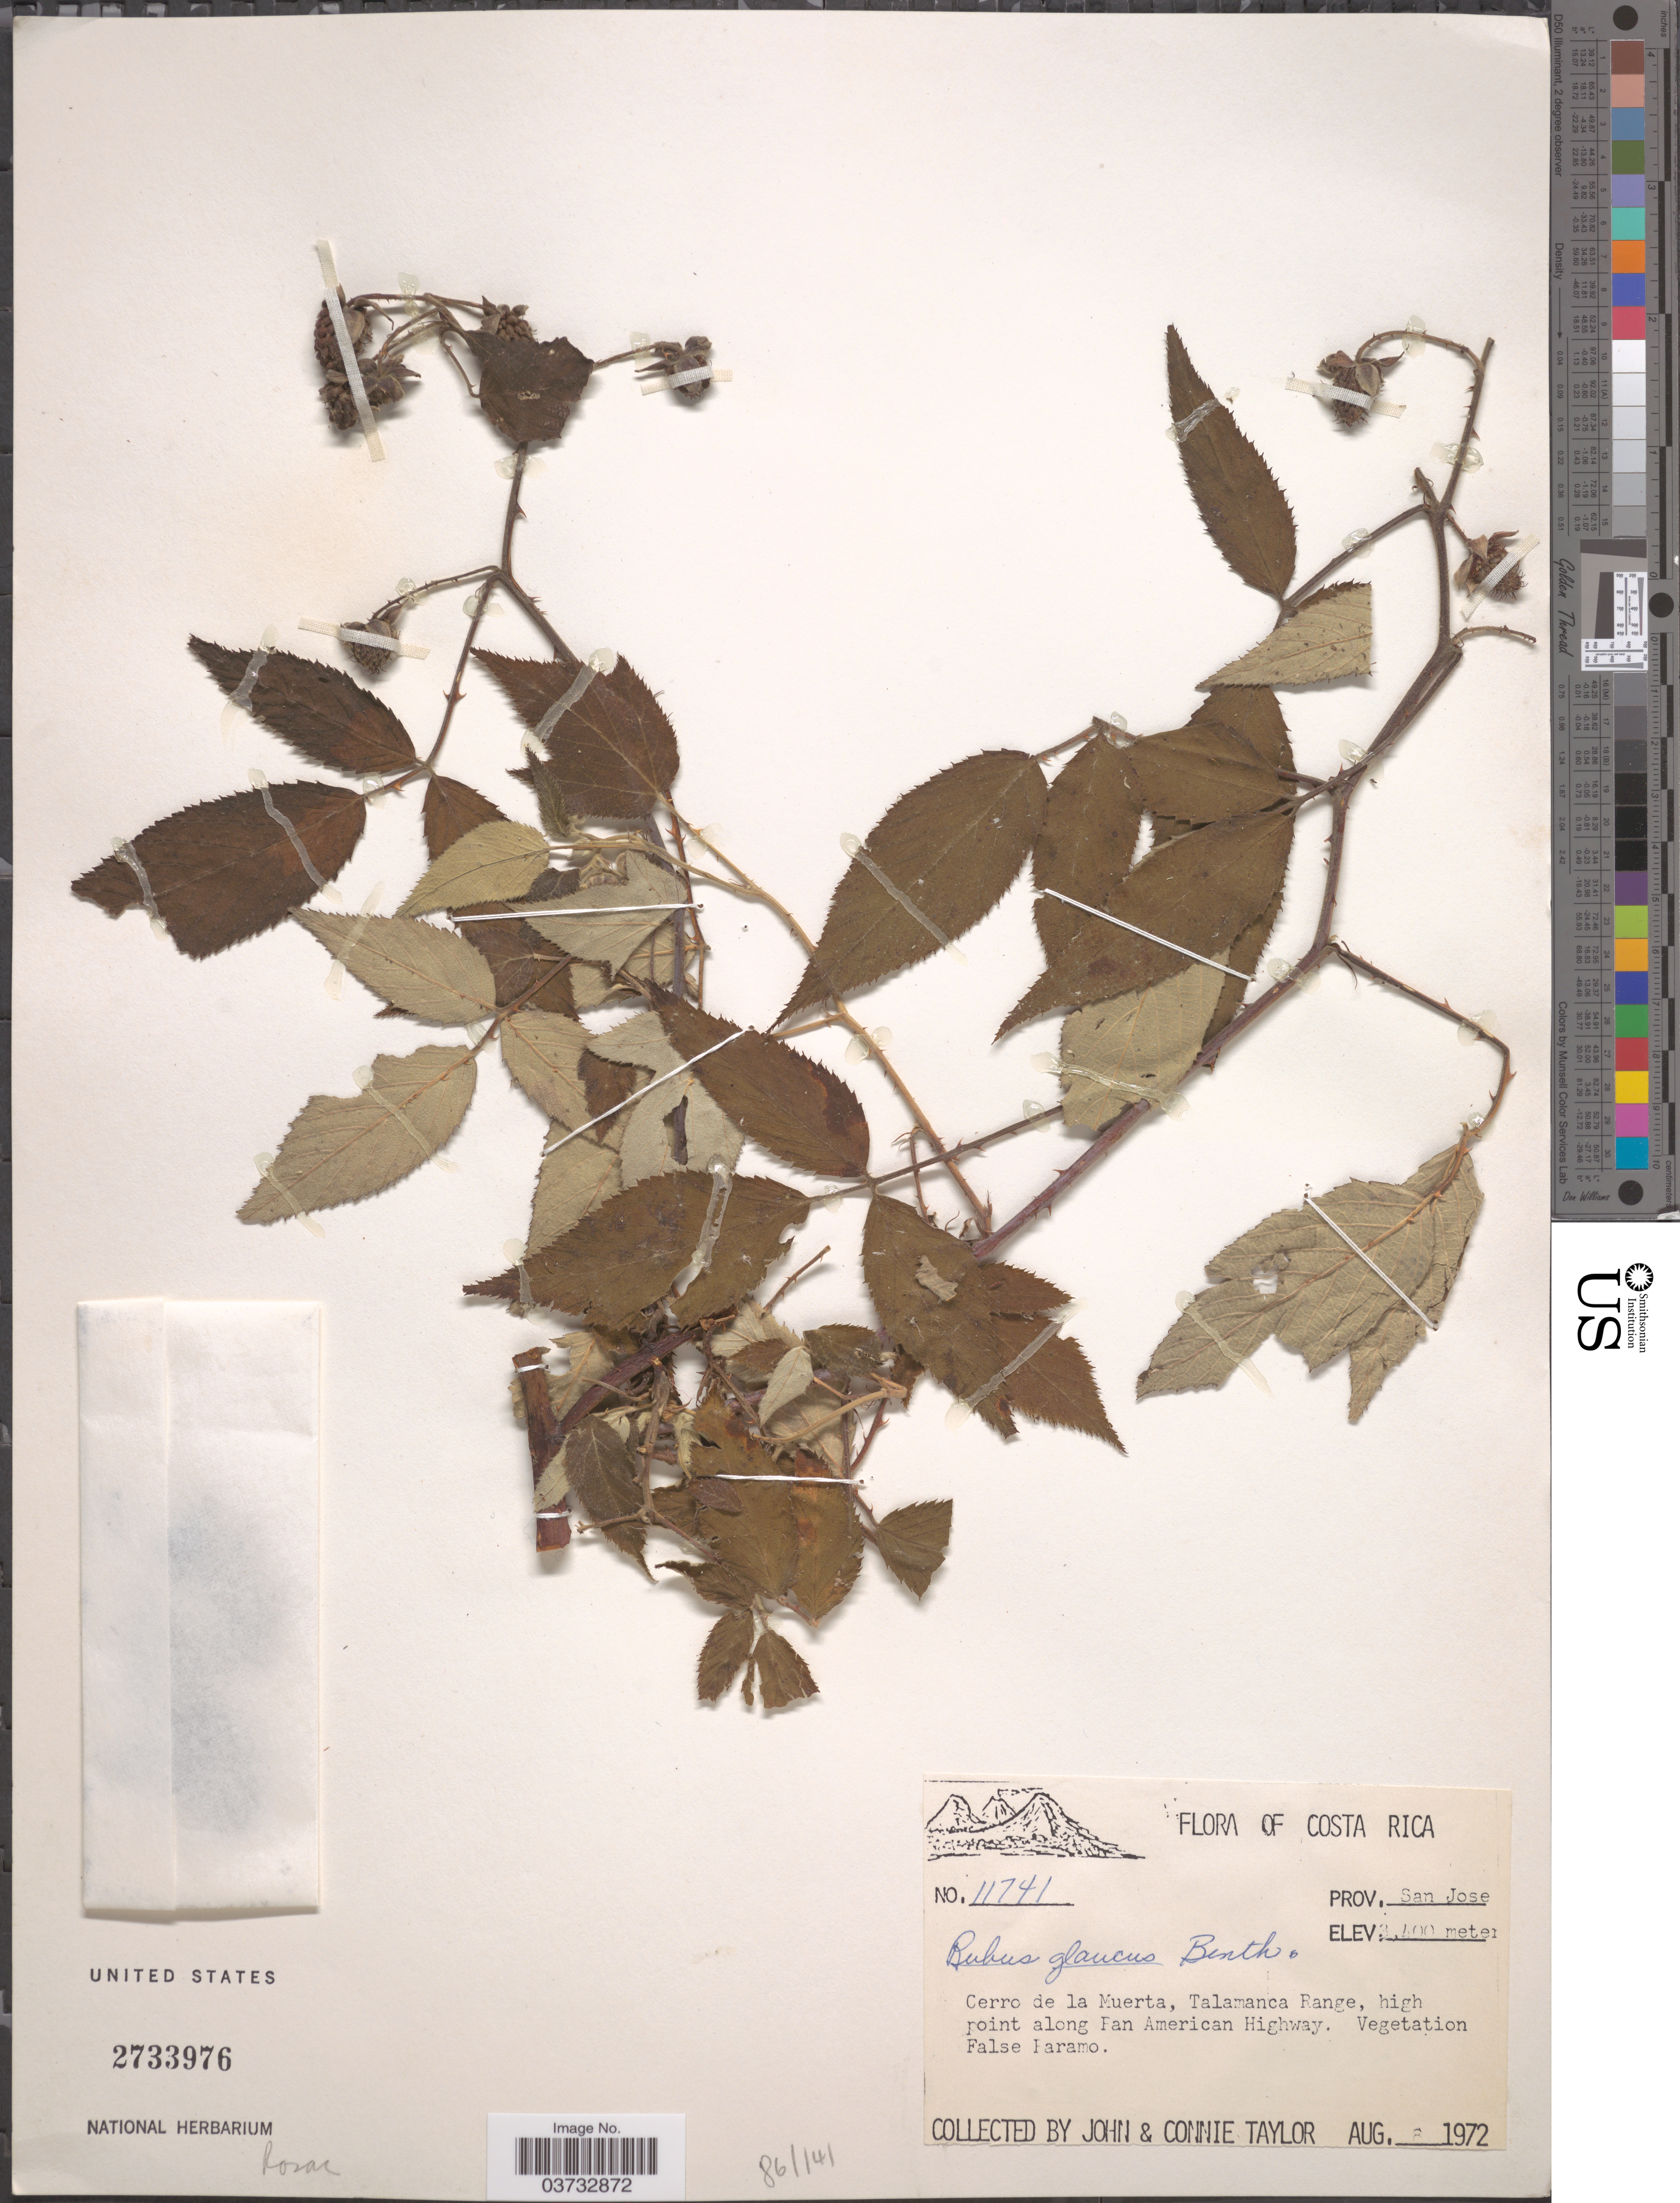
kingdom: Plantae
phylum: Tracheophyta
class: Magnoliopsida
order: Rosales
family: Rosaceae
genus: Rubus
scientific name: Rubus glaucus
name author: Benth.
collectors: J. Taylor & C. Taylor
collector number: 11741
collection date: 1972-08-08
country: Costa Rica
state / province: San José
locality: Cerro de la Muerta, Talamanca Range, high point along Pan American Highway. Vegetation False Paramo.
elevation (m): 3400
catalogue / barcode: US 2733976